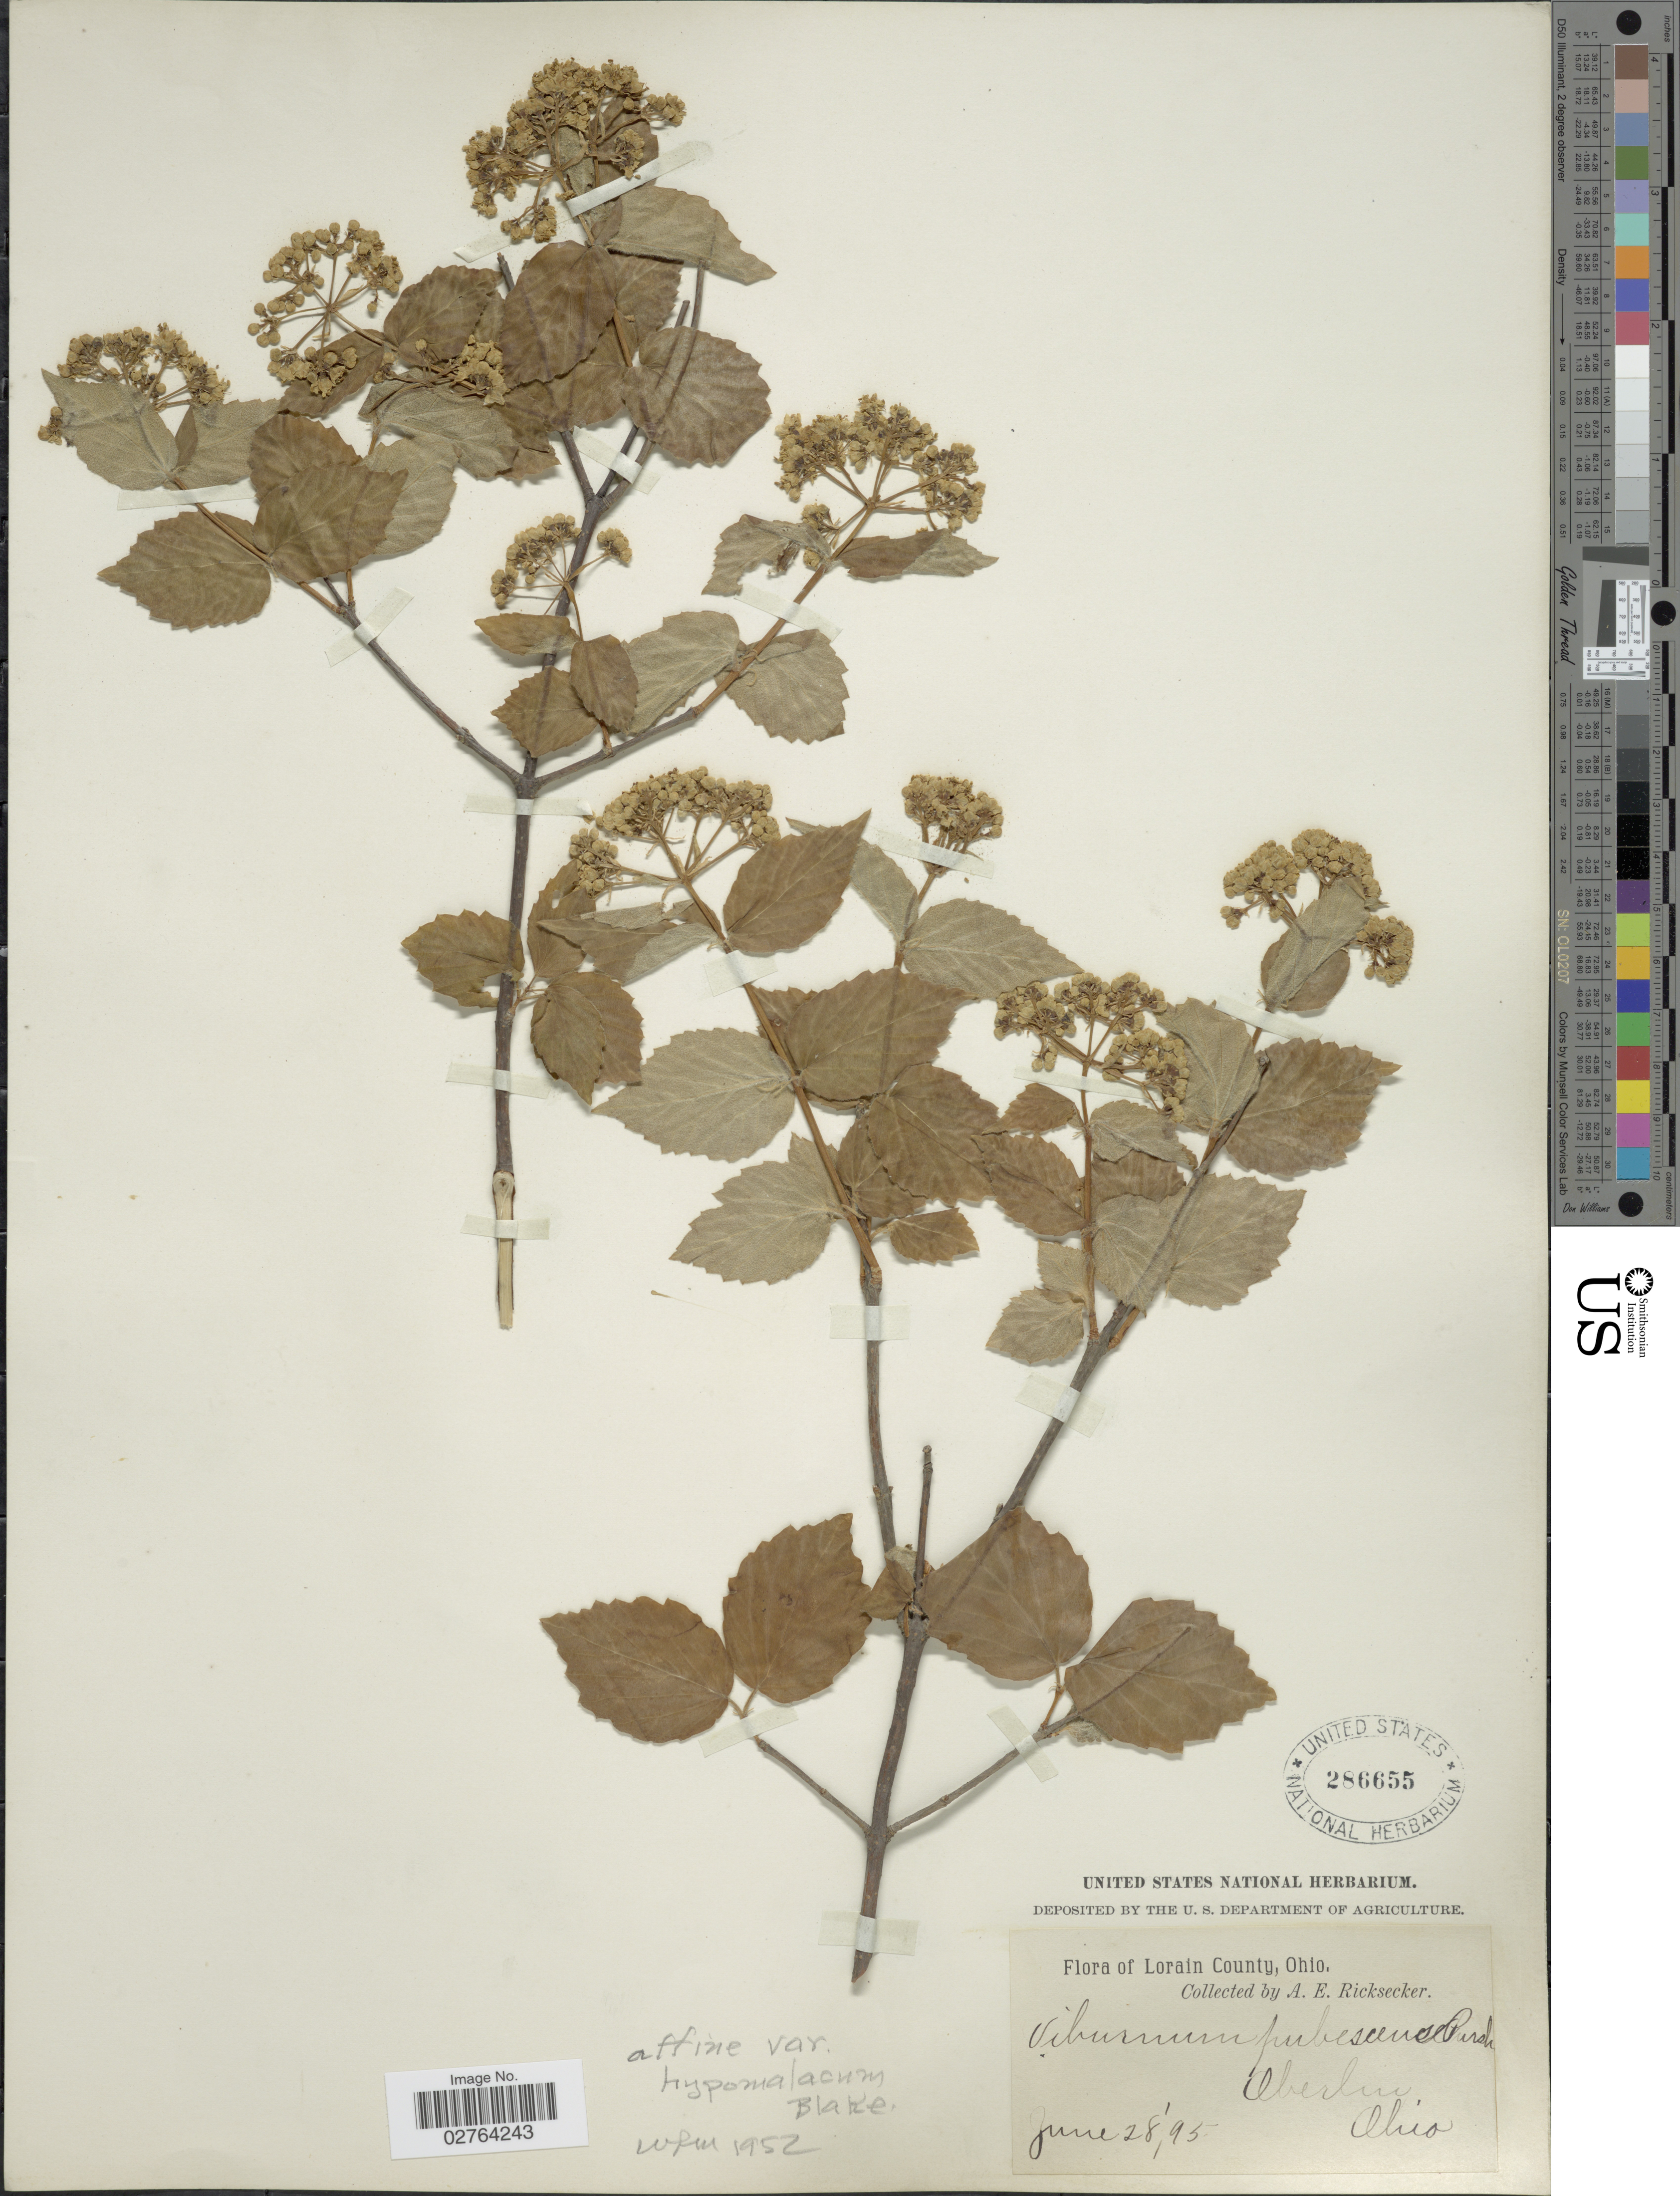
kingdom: Plantae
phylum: Tracheophyta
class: Magnoliopsida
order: Dipsacales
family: Viburnaceae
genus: Viburnum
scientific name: Viburnum rafinesqueanum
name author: Schult.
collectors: A. E. Ricksecker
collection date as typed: Transcribed d/m/y: 28/6/95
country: United States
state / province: Ohio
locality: Lorain County, Oberlin.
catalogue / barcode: US 286655